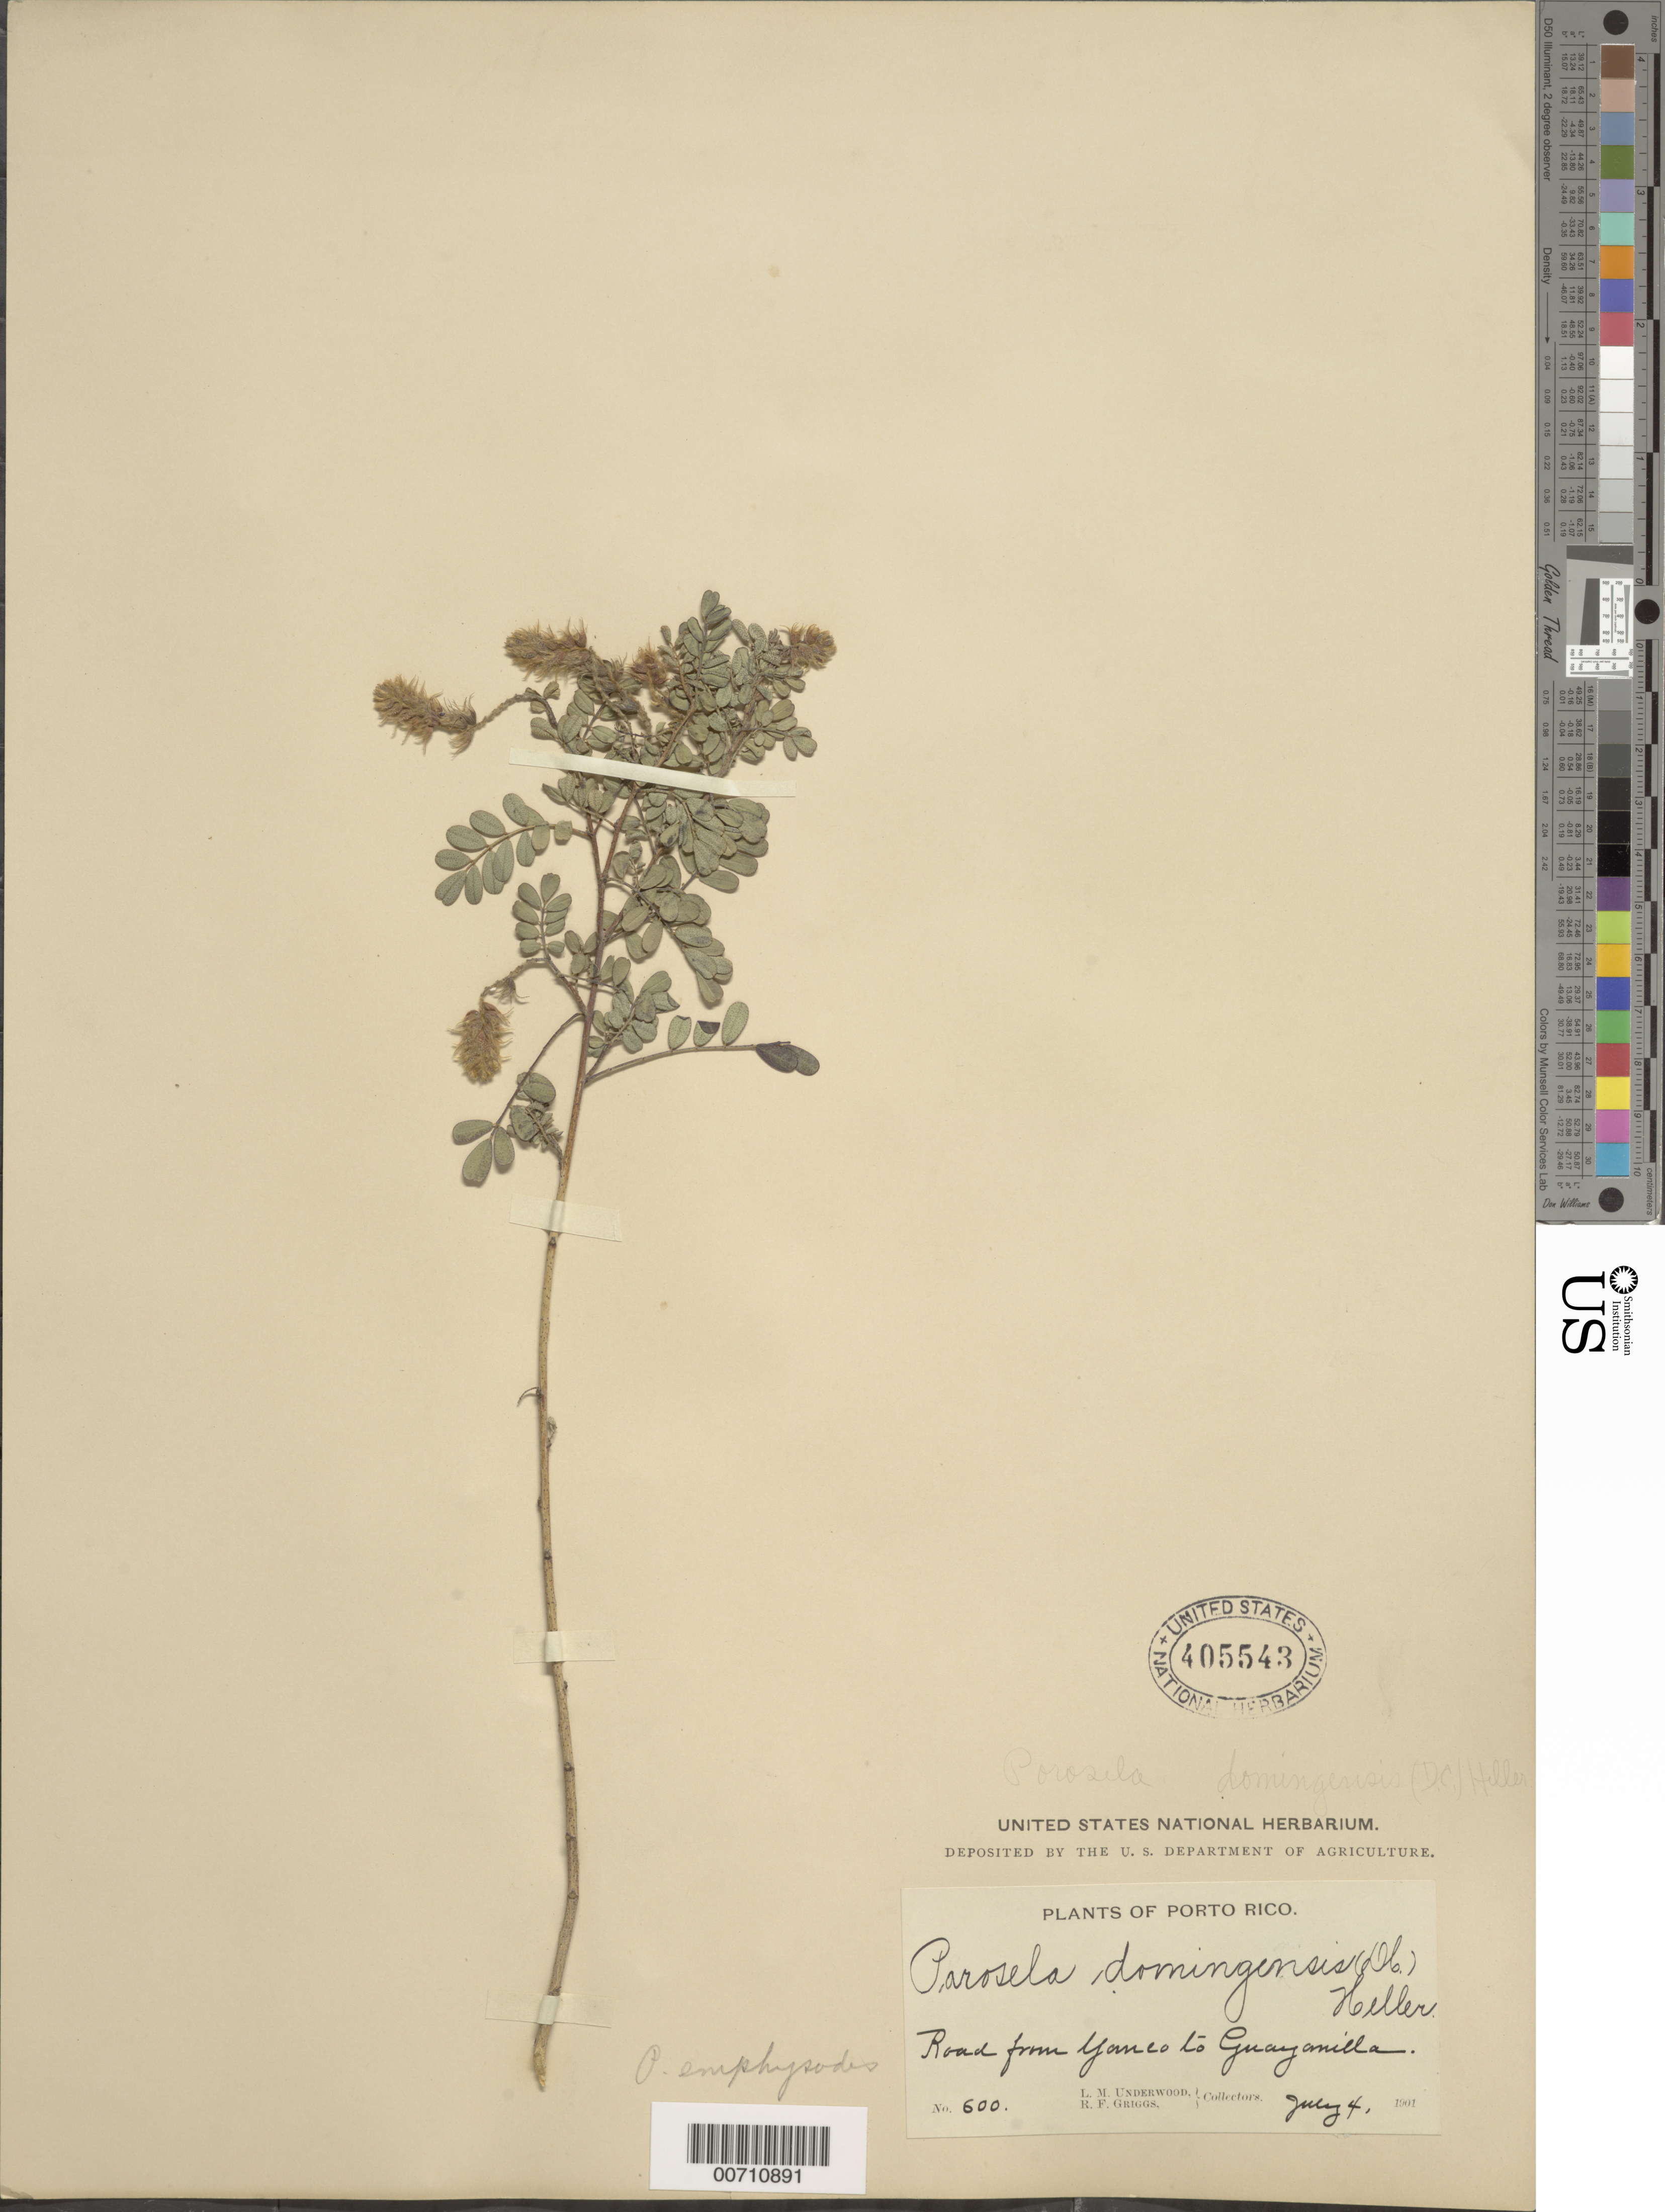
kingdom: Plantae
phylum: Tracheophyta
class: Magnoliopsida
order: Fabales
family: Fabaceae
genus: Dalea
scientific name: Dalea carthagenensis var. portoricana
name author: Barneby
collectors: L. M. Underwood & R. F. Griggs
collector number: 600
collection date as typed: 04 Jul 1901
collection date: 1901-07-04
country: Puerto Rico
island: Greater Antilles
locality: Yauco to Guayanilla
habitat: Road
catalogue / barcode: US 405543